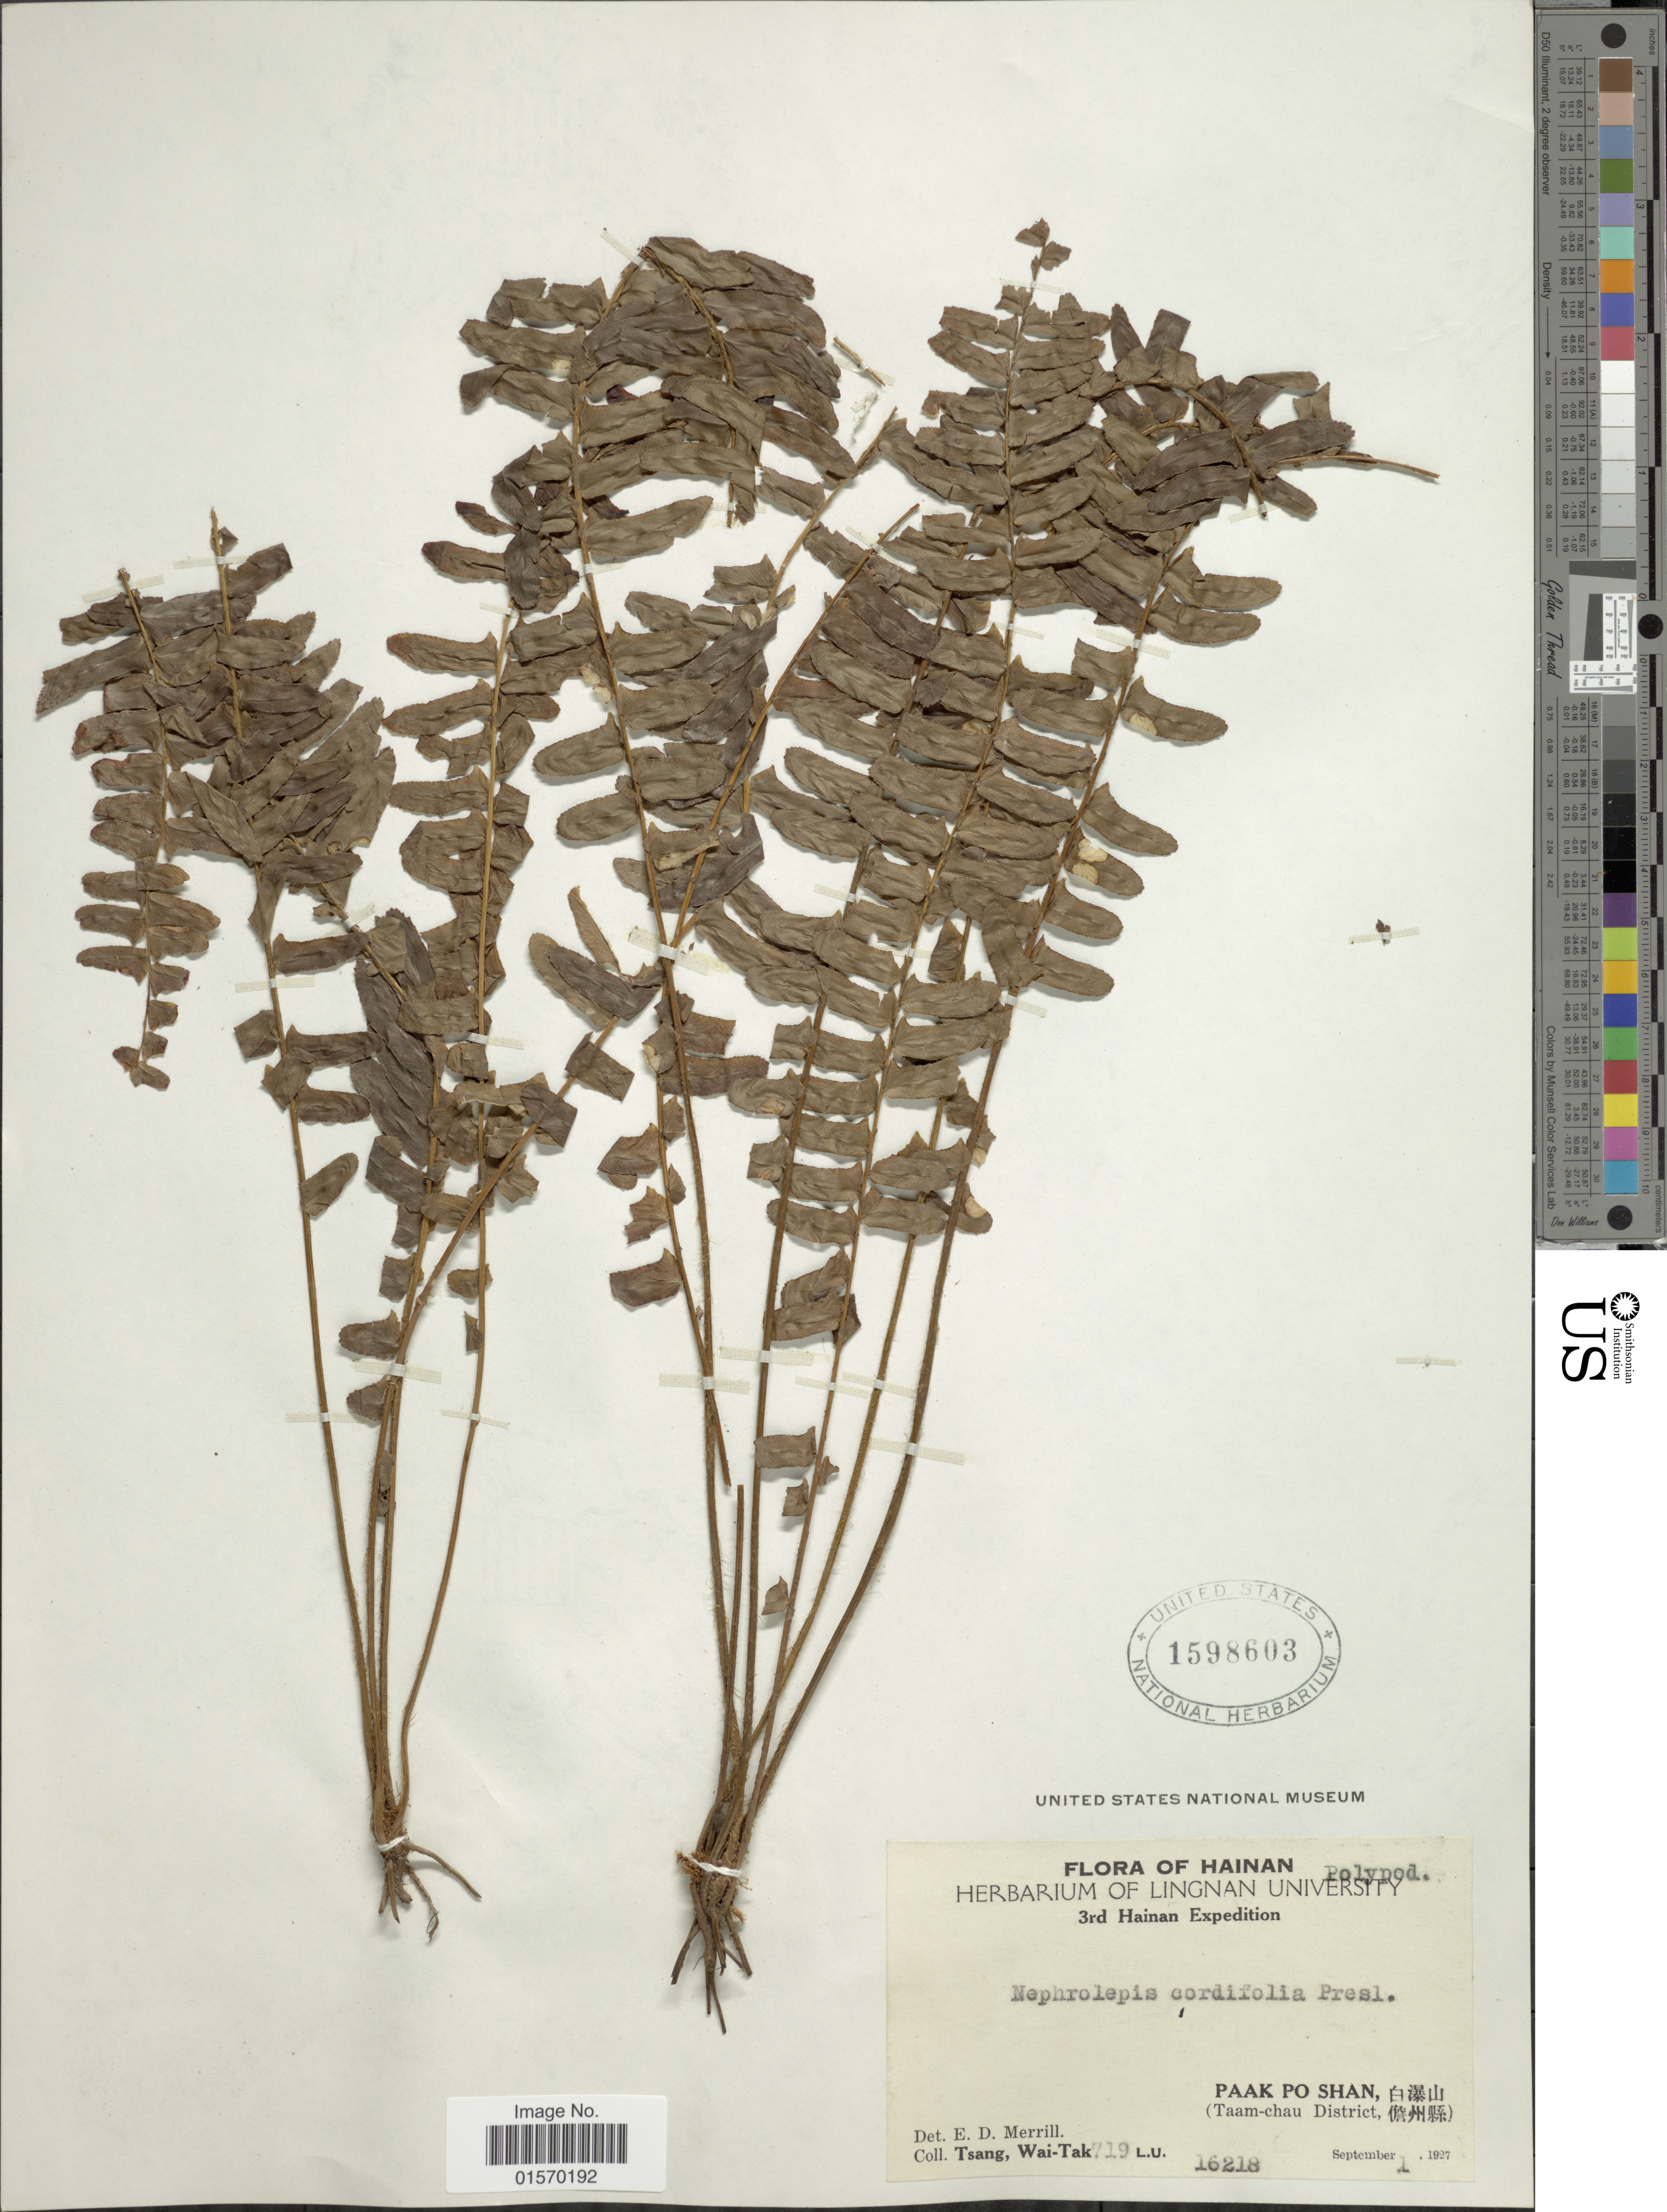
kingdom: Plantae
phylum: Tracheophyta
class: Polypodiopsida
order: Polypodiales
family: Nephrolepidaceae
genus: Nephrolepis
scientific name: Nephrolepis cordifolia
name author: (L.) C. Presl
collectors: W. T. Tsang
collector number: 719L.U.16218*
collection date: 1927-09-01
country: China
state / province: Hainan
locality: Paak Po Shan (Taam-chau District)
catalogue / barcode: US 1598603